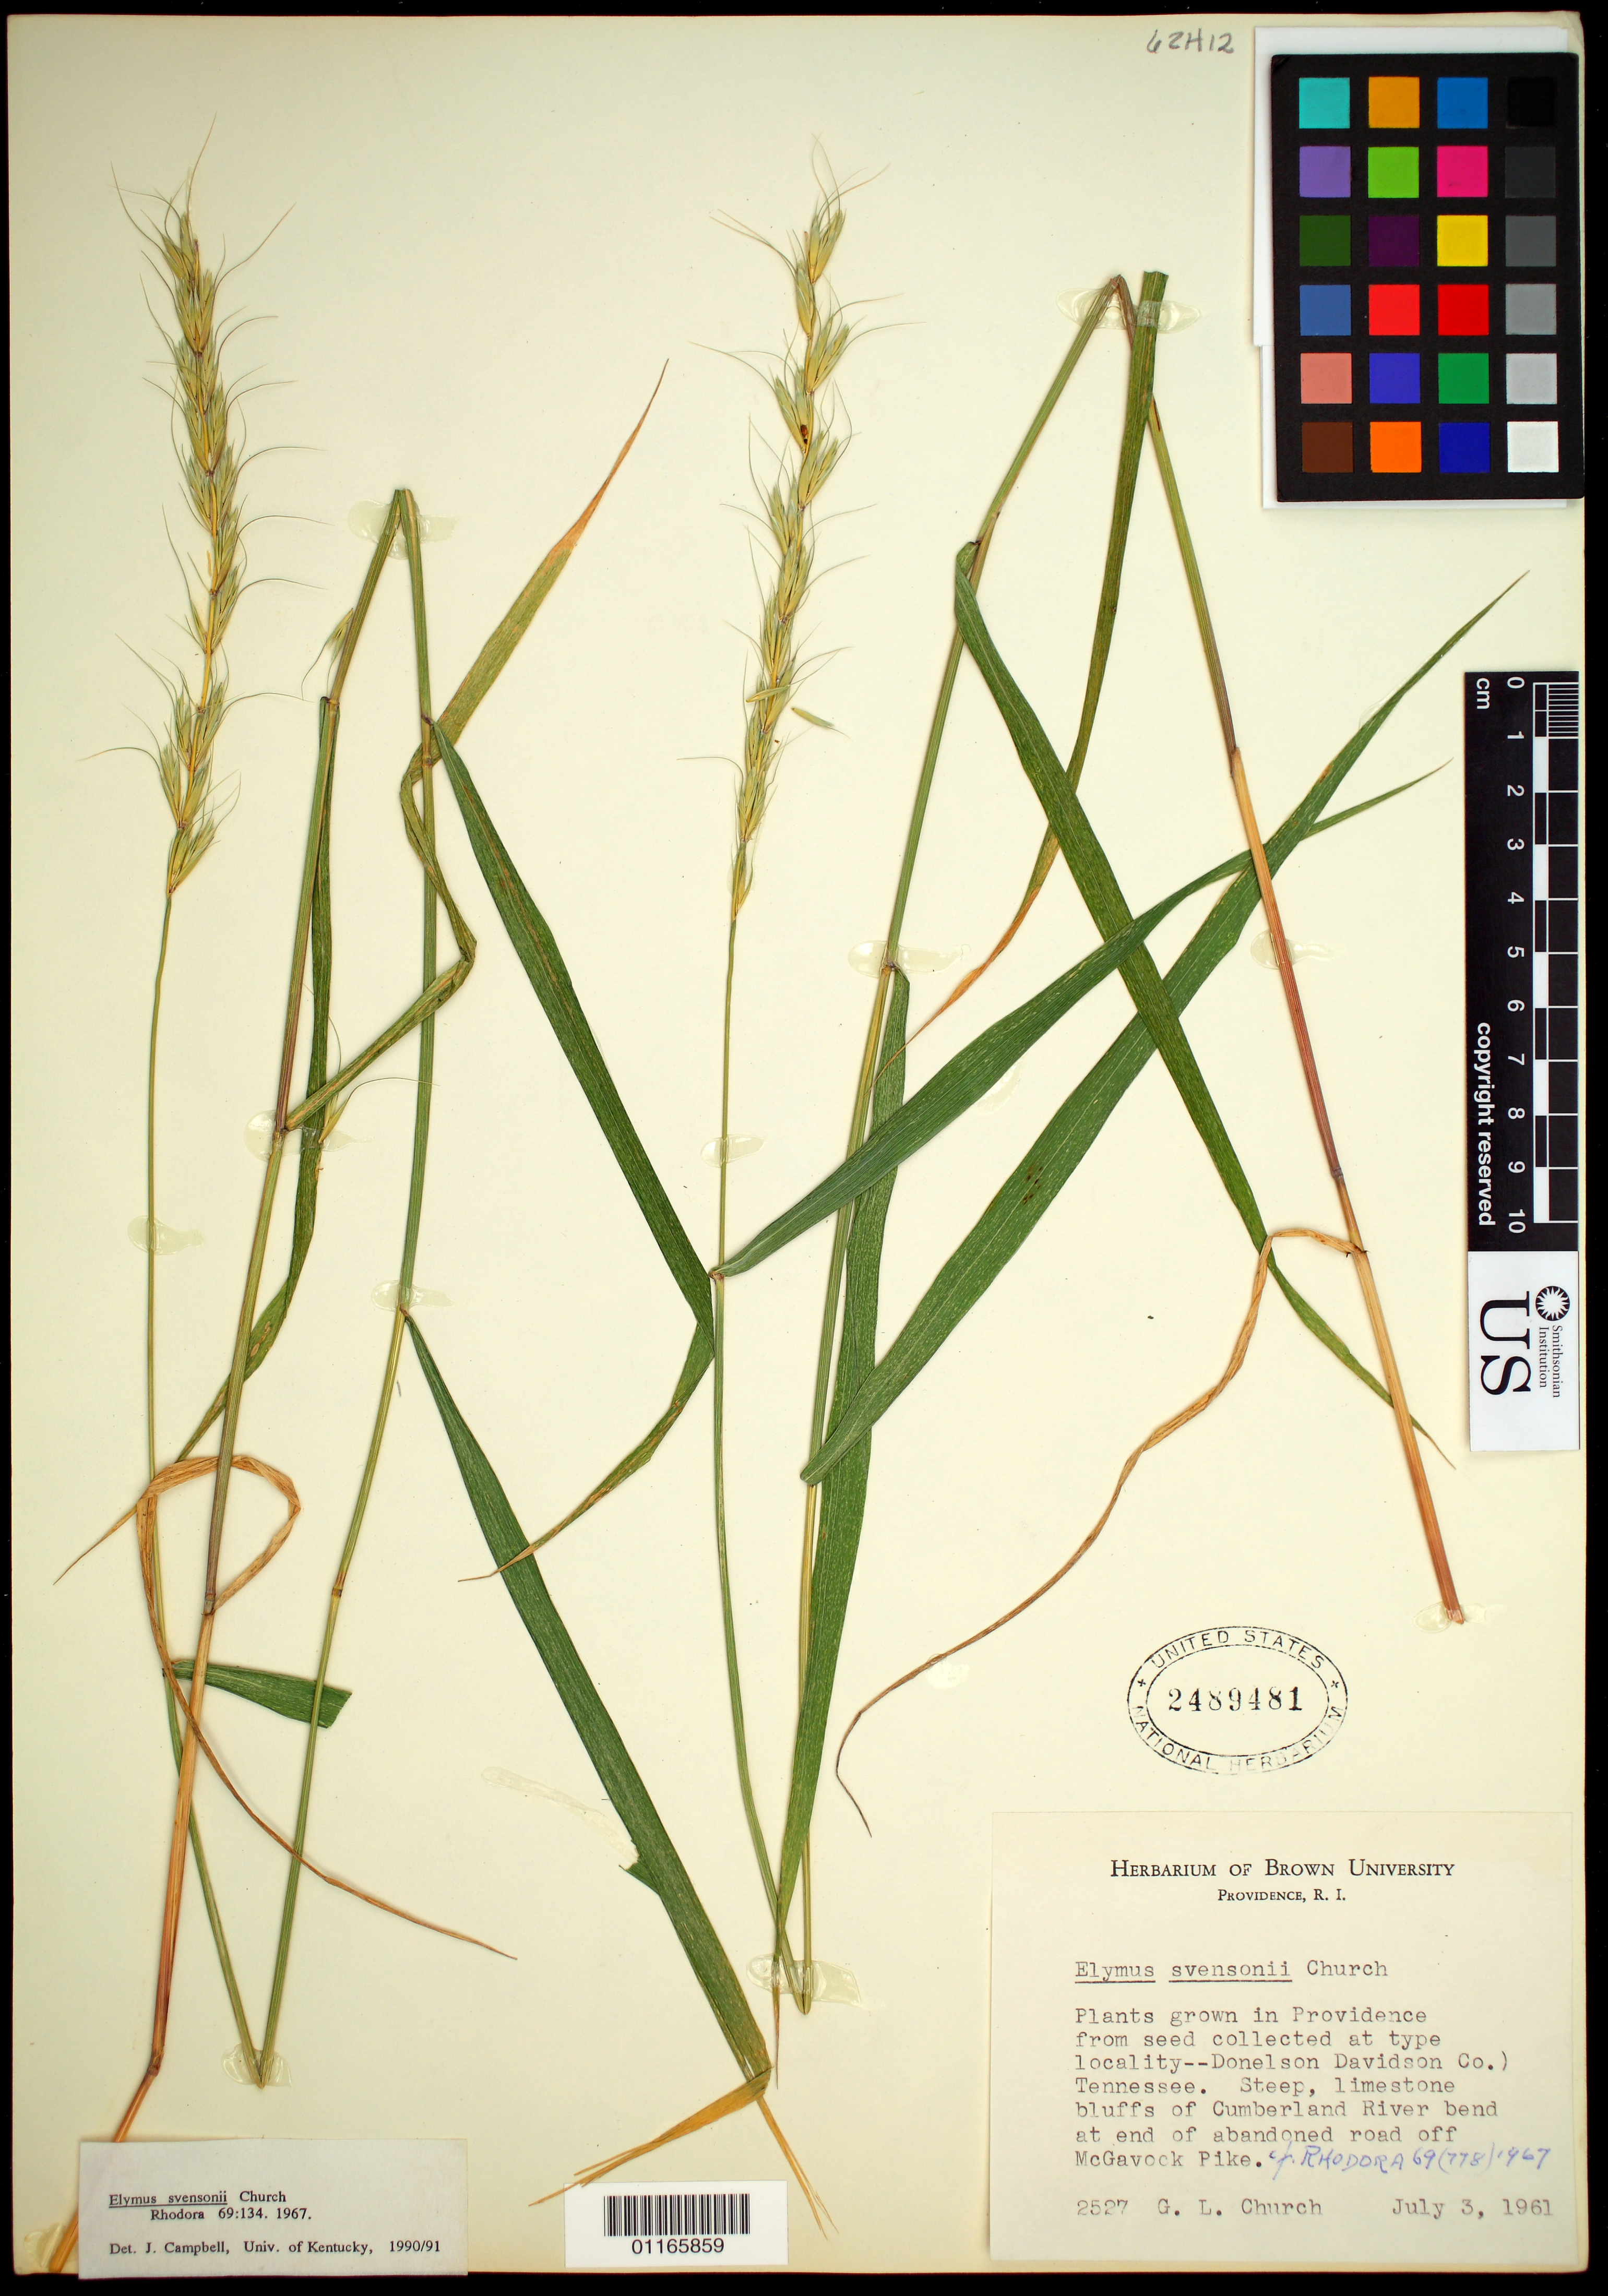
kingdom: Plantae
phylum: Tracheophyta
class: Liliopsida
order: Poales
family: Poaceae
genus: Elymus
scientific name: Elymus svensonii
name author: G.L. Church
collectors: G. L. Church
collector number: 2527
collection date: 1961-07-03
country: United States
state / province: Tennessee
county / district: Davidson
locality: Donelson. Cumberland River bend at end of abandoned road off McGavock Pike.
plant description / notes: Plants grown in Providence from seed collected at type locality -- Donelson, Davidson Co. Tennessee.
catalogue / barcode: US 2489481